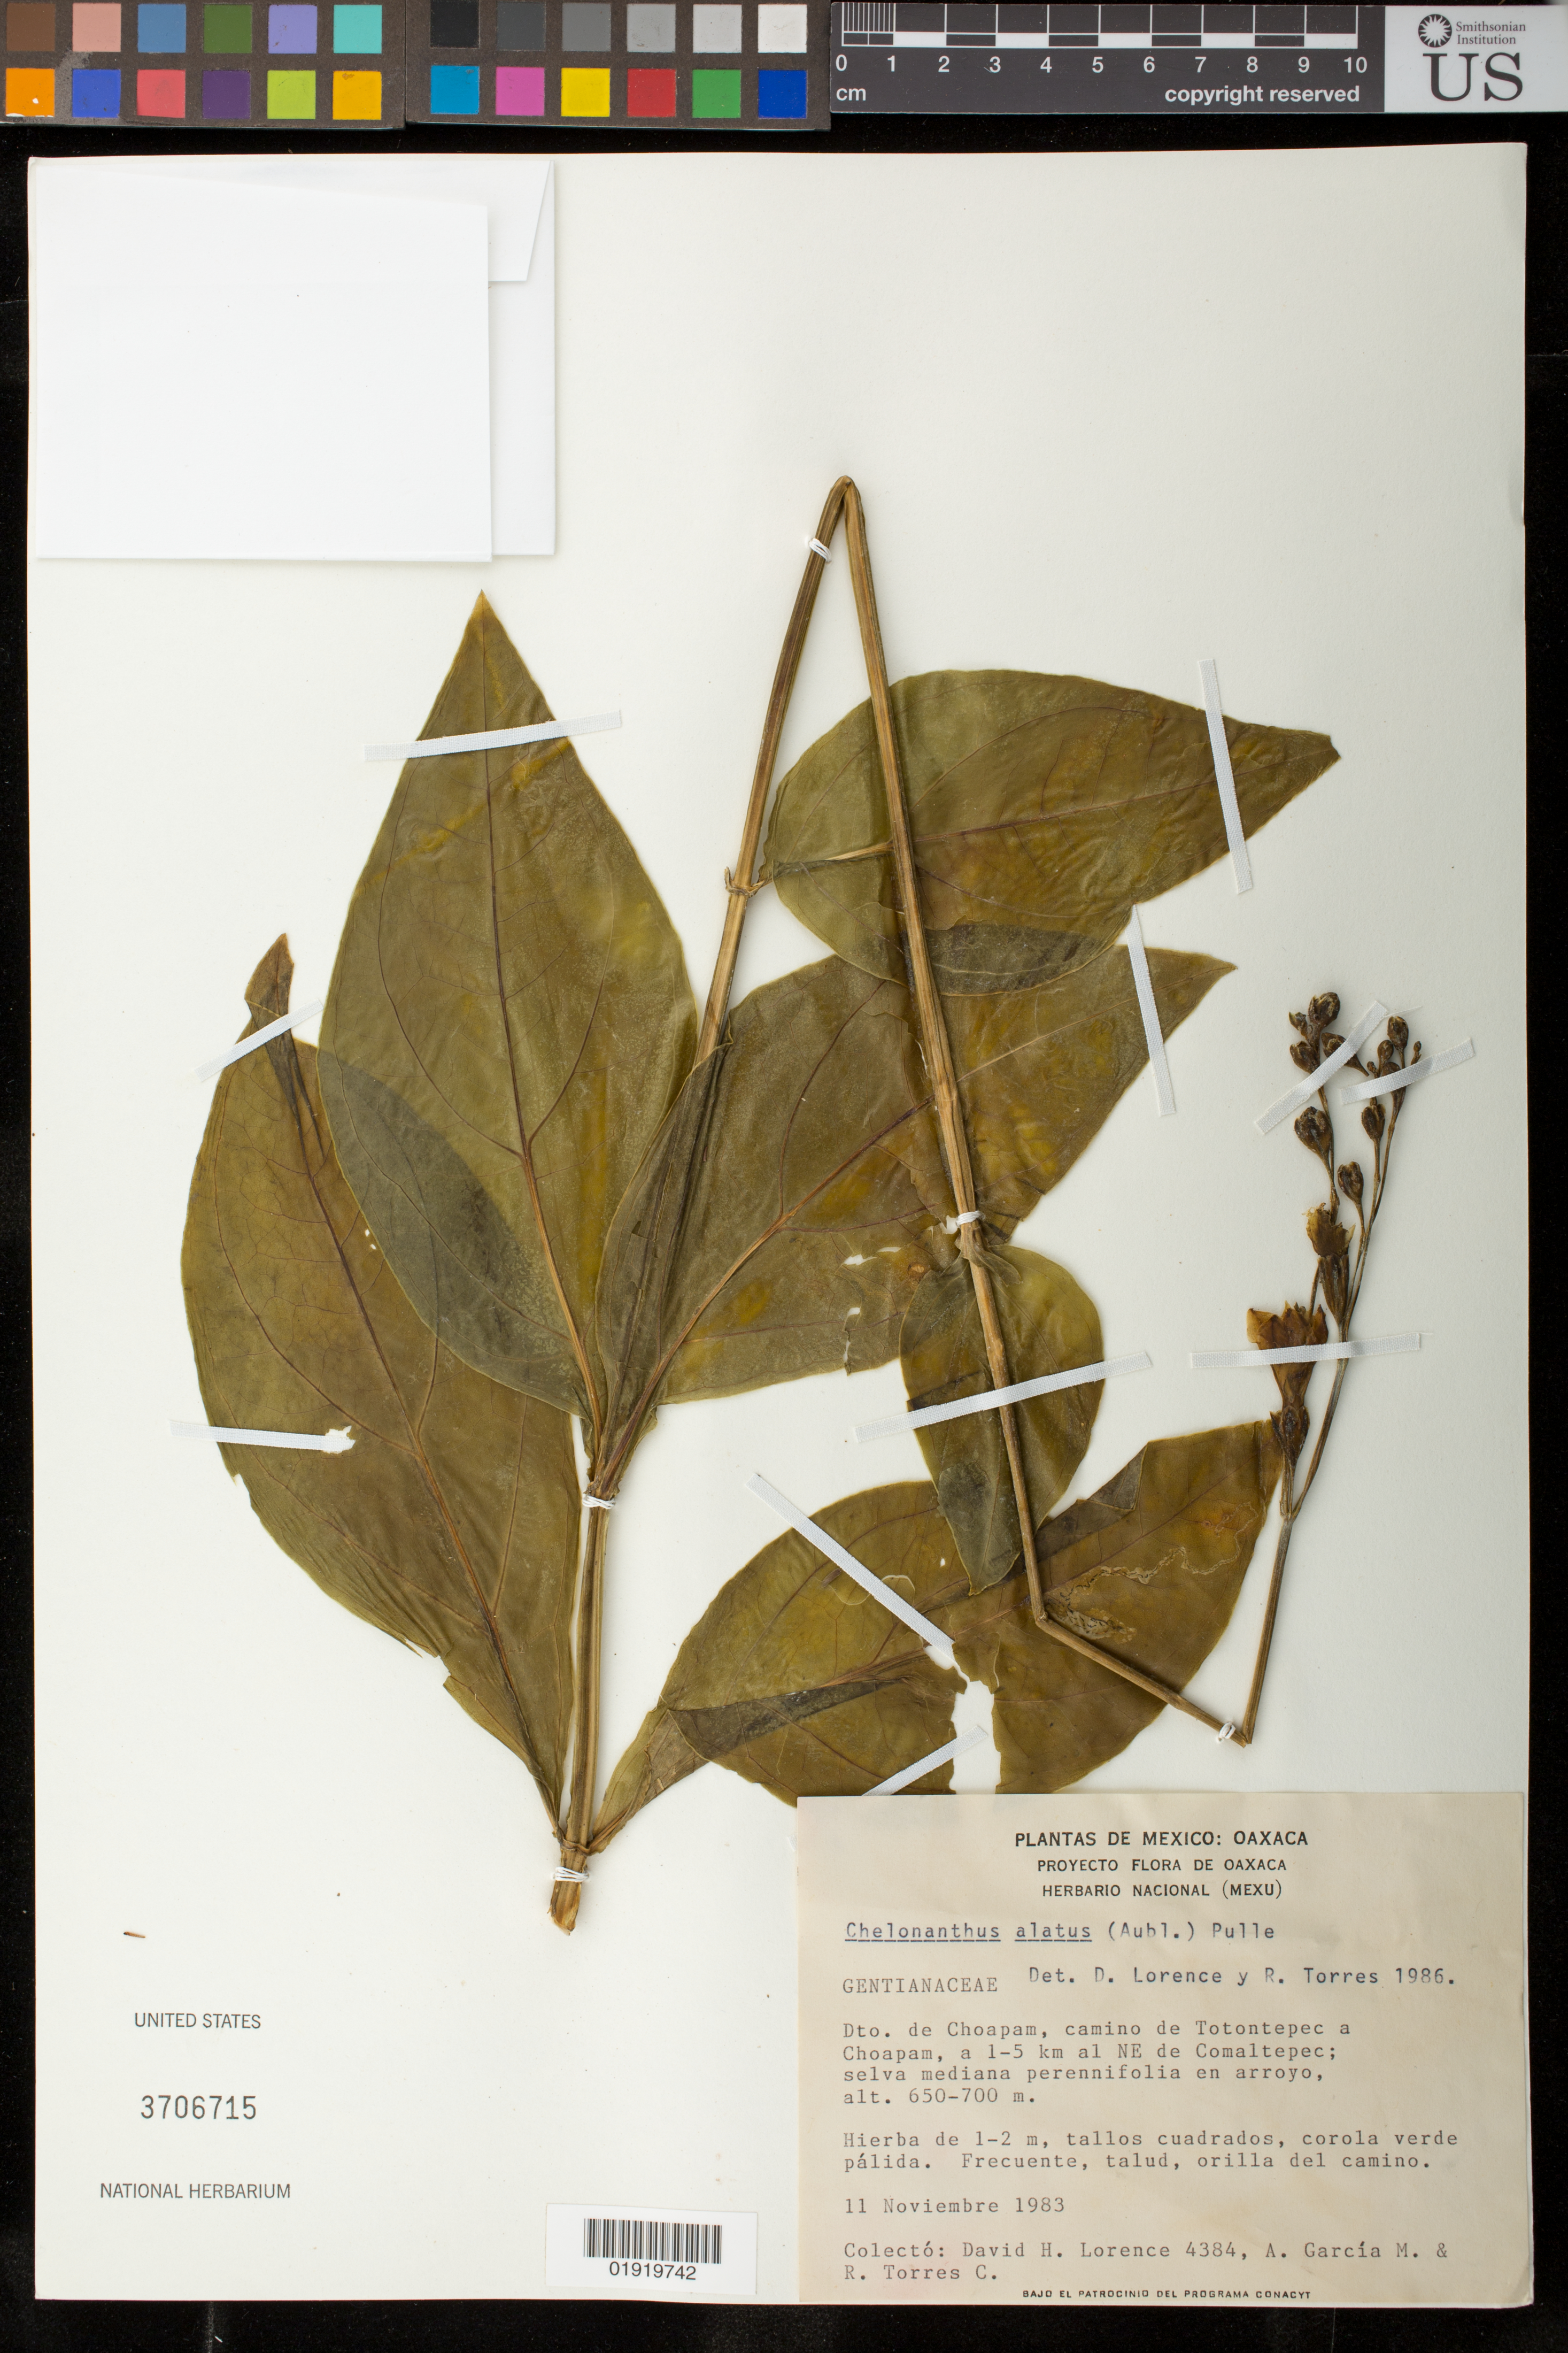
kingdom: Plantae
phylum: Tracheophyta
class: Magnoliopsida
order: Gentianales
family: Gentianaceae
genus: Chelonanthus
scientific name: Chelonanthus alatus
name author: (Aubl.) Pulle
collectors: D. Lorence, A. García M. & R. Torres C.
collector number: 4384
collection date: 1983-11-11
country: Mexico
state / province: Oaxaca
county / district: Choapam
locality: Dto. de Choapam, camino de Totontepec a Choapam, a 1-5 km al NE de Comaltepec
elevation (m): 650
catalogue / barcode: US 3706715